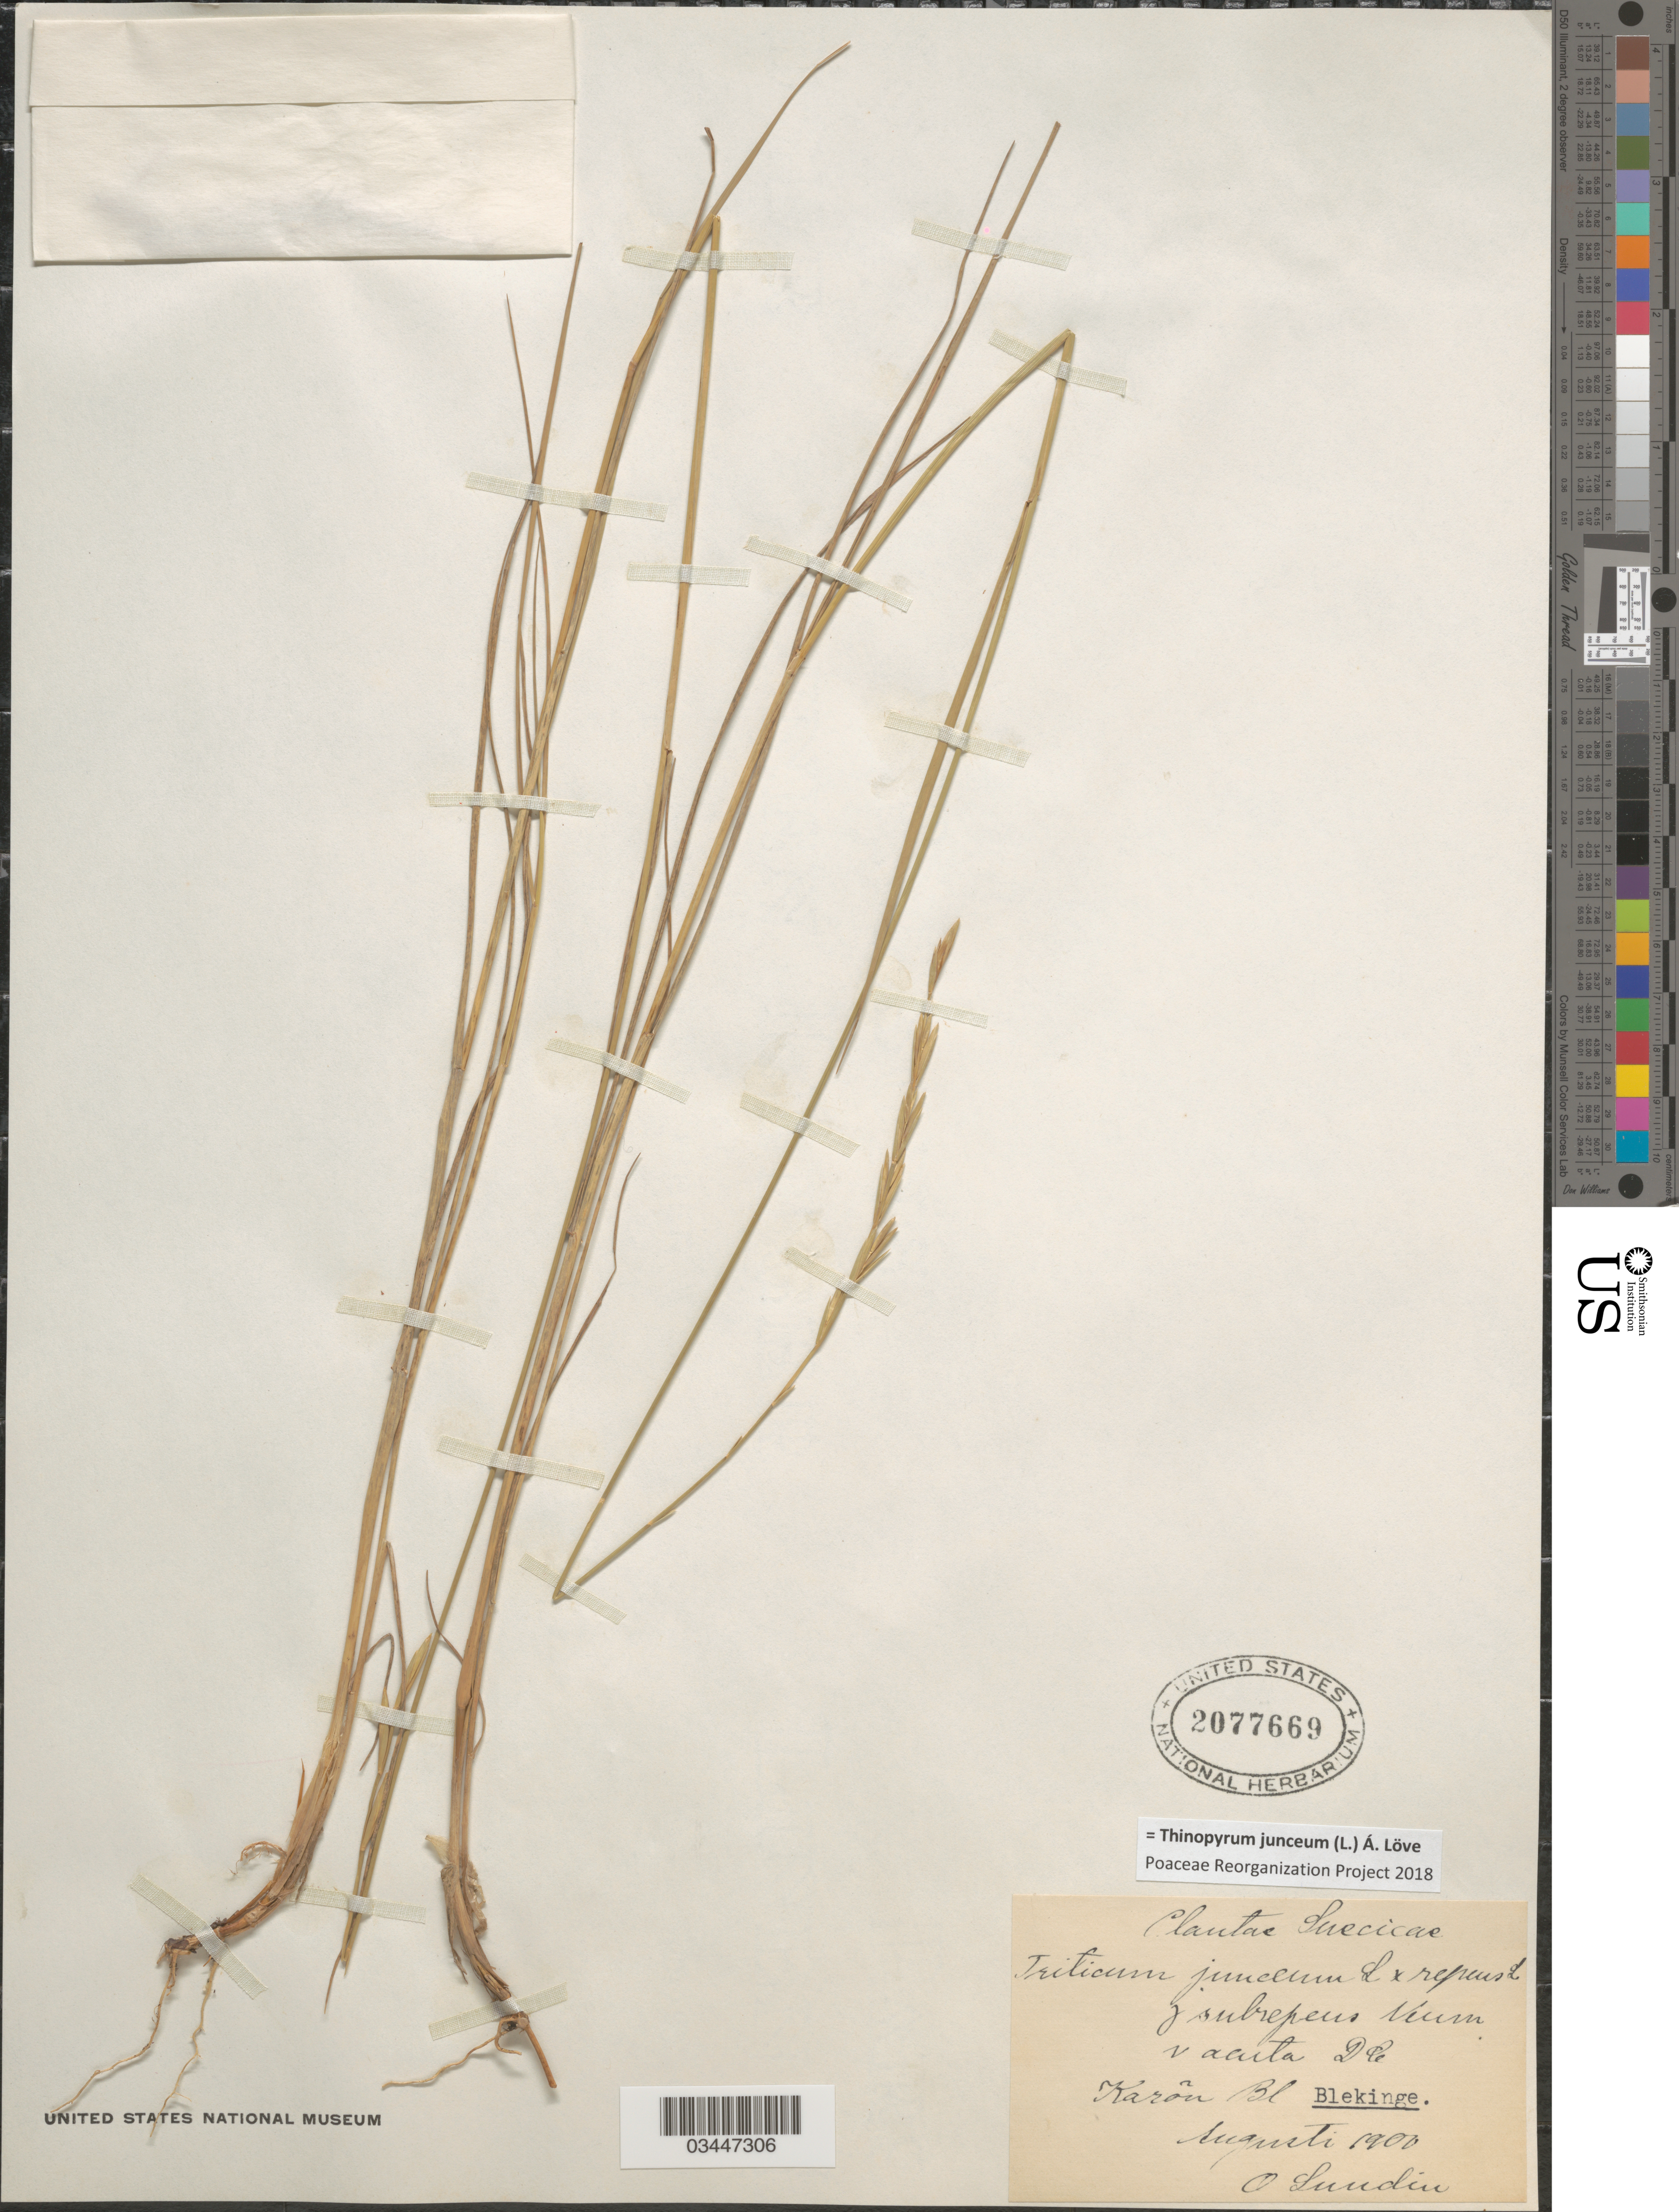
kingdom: Plantae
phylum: Tracheophyta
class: Liliopsida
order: Poales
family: Poaceae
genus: Thinopyrum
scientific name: Thinopyrum junceum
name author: (L.) Á. Löve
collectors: O. Lundin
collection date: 1900-08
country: Sweden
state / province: Blekinge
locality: Suecicae. Karõn Bl.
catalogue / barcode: US 2077669